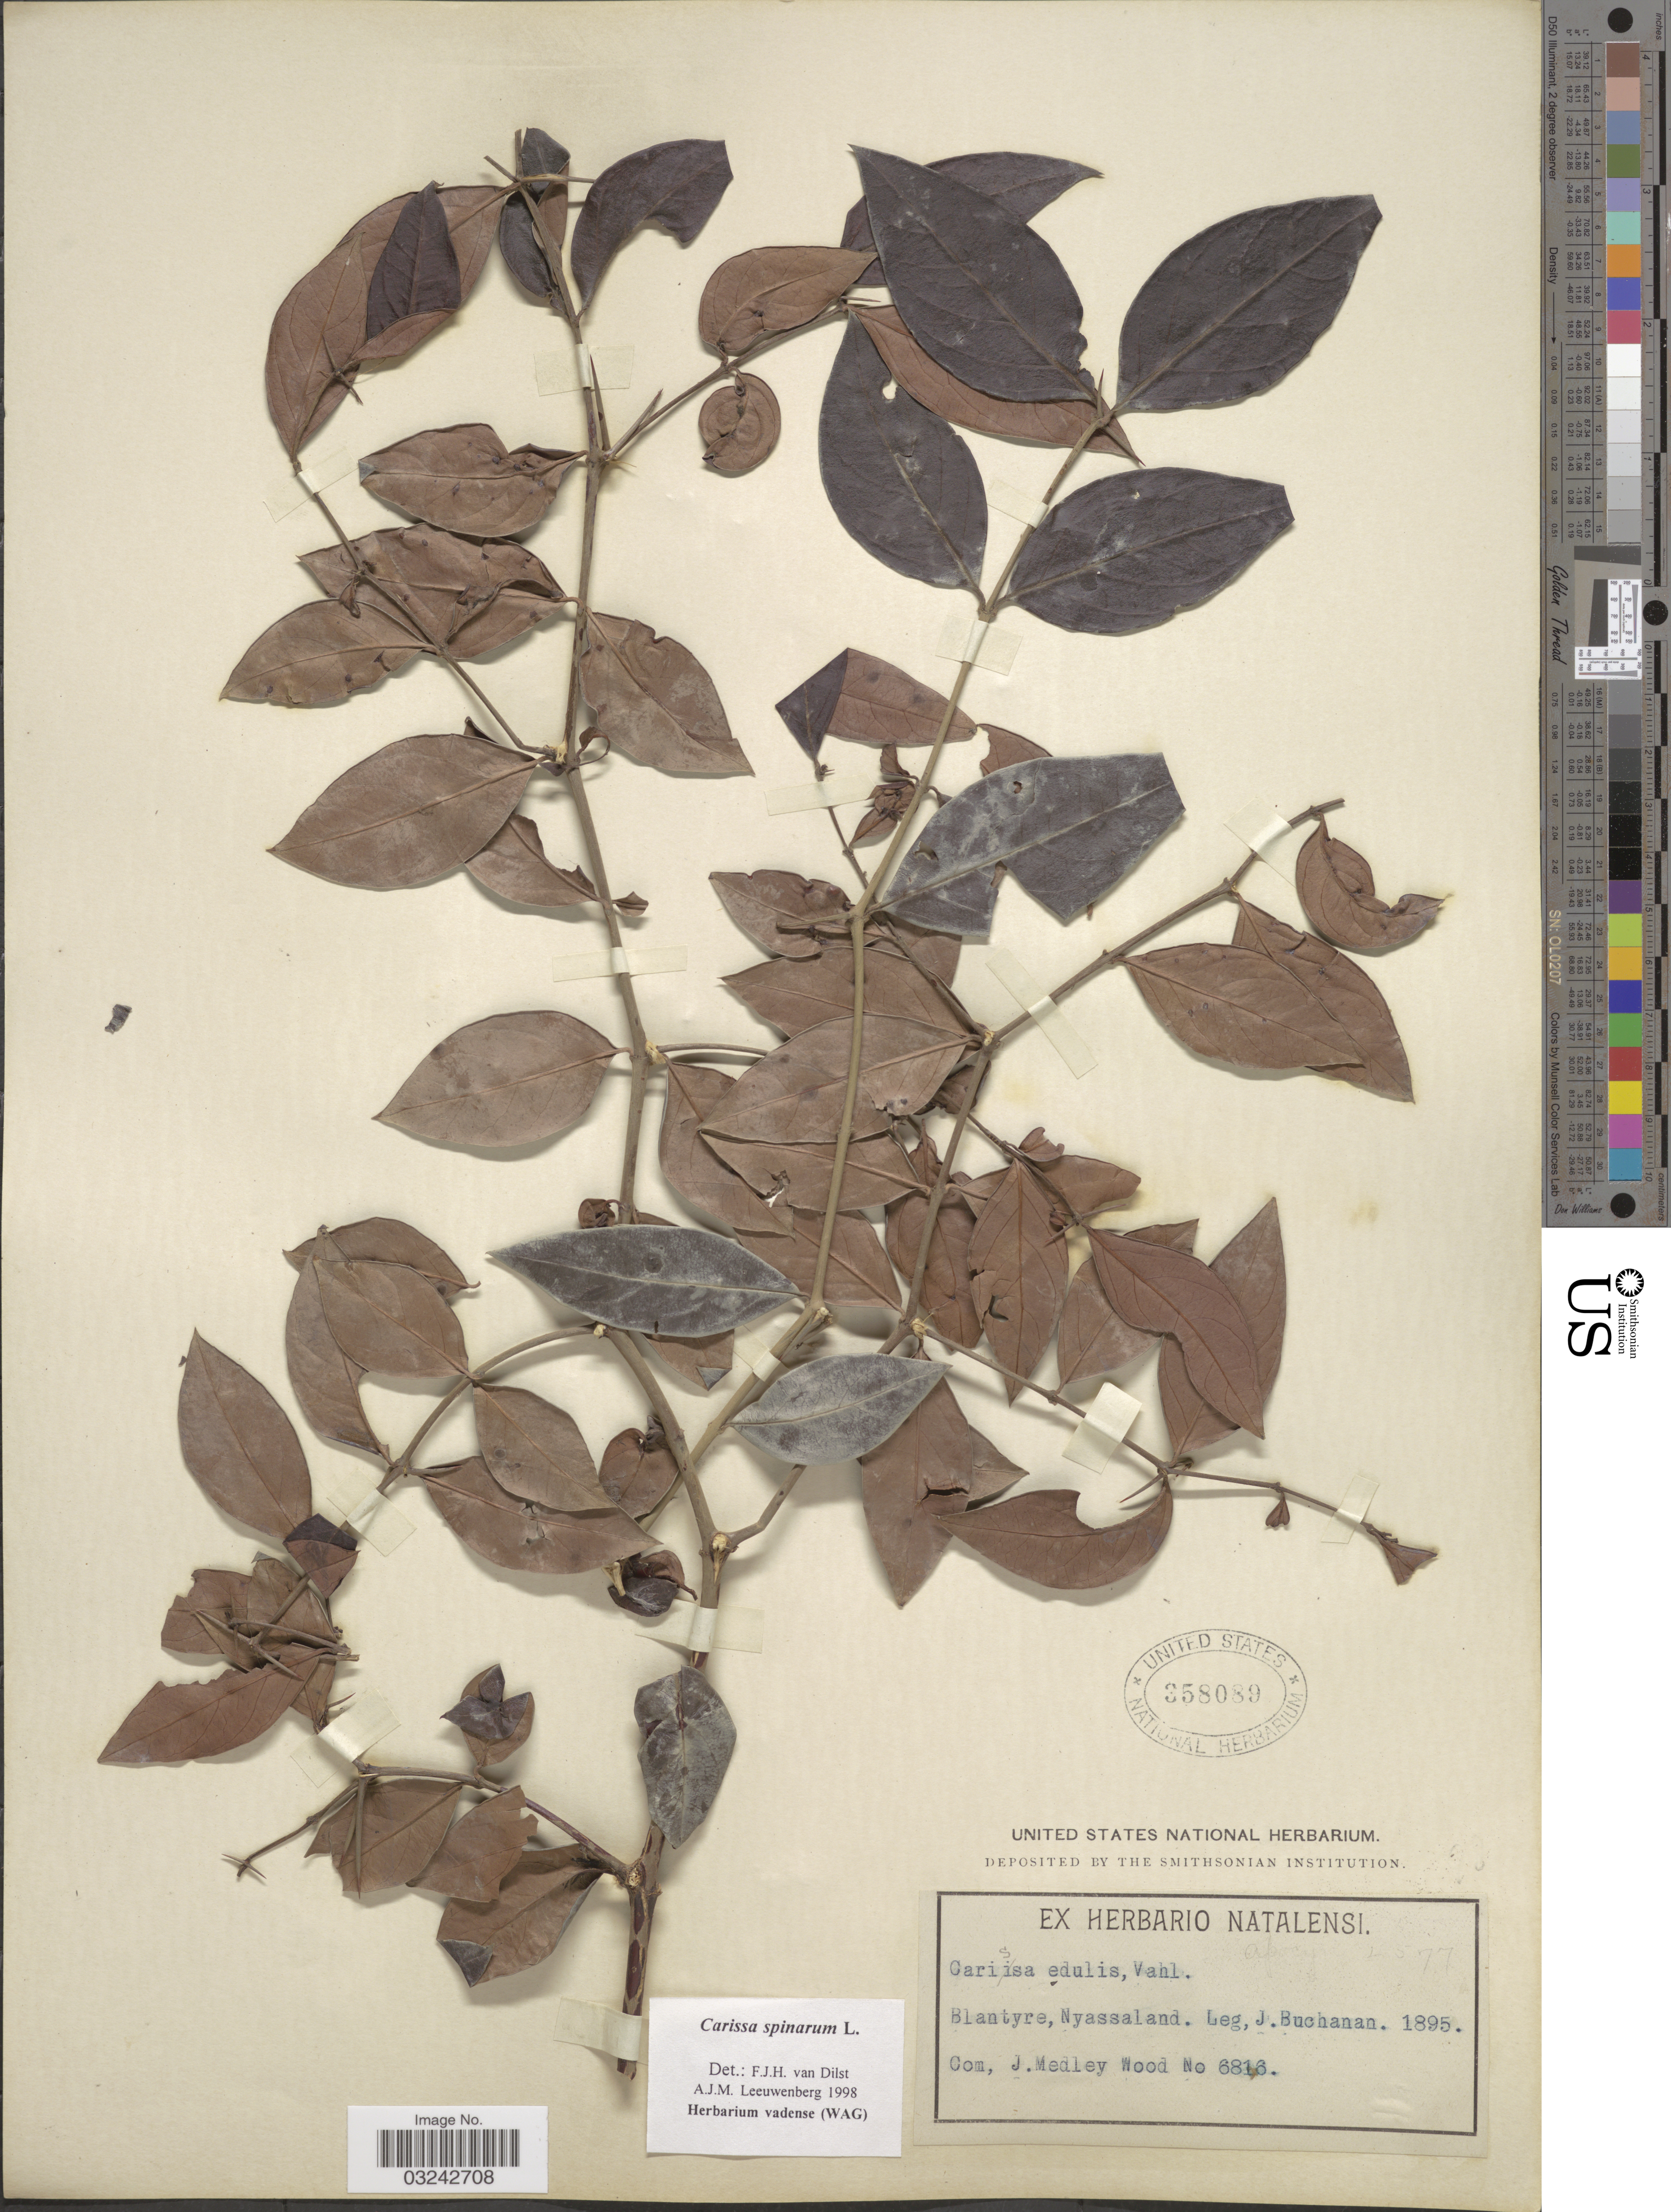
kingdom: Plantae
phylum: Tracheophyta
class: Magnoliopsida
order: Gentianales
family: Apocynaceae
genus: Carissa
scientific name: Carissa spinarum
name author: L.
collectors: J. Buchanan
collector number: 6816?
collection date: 1895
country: Malawi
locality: Blantyre, Nyassaland.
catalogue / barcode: US 358089